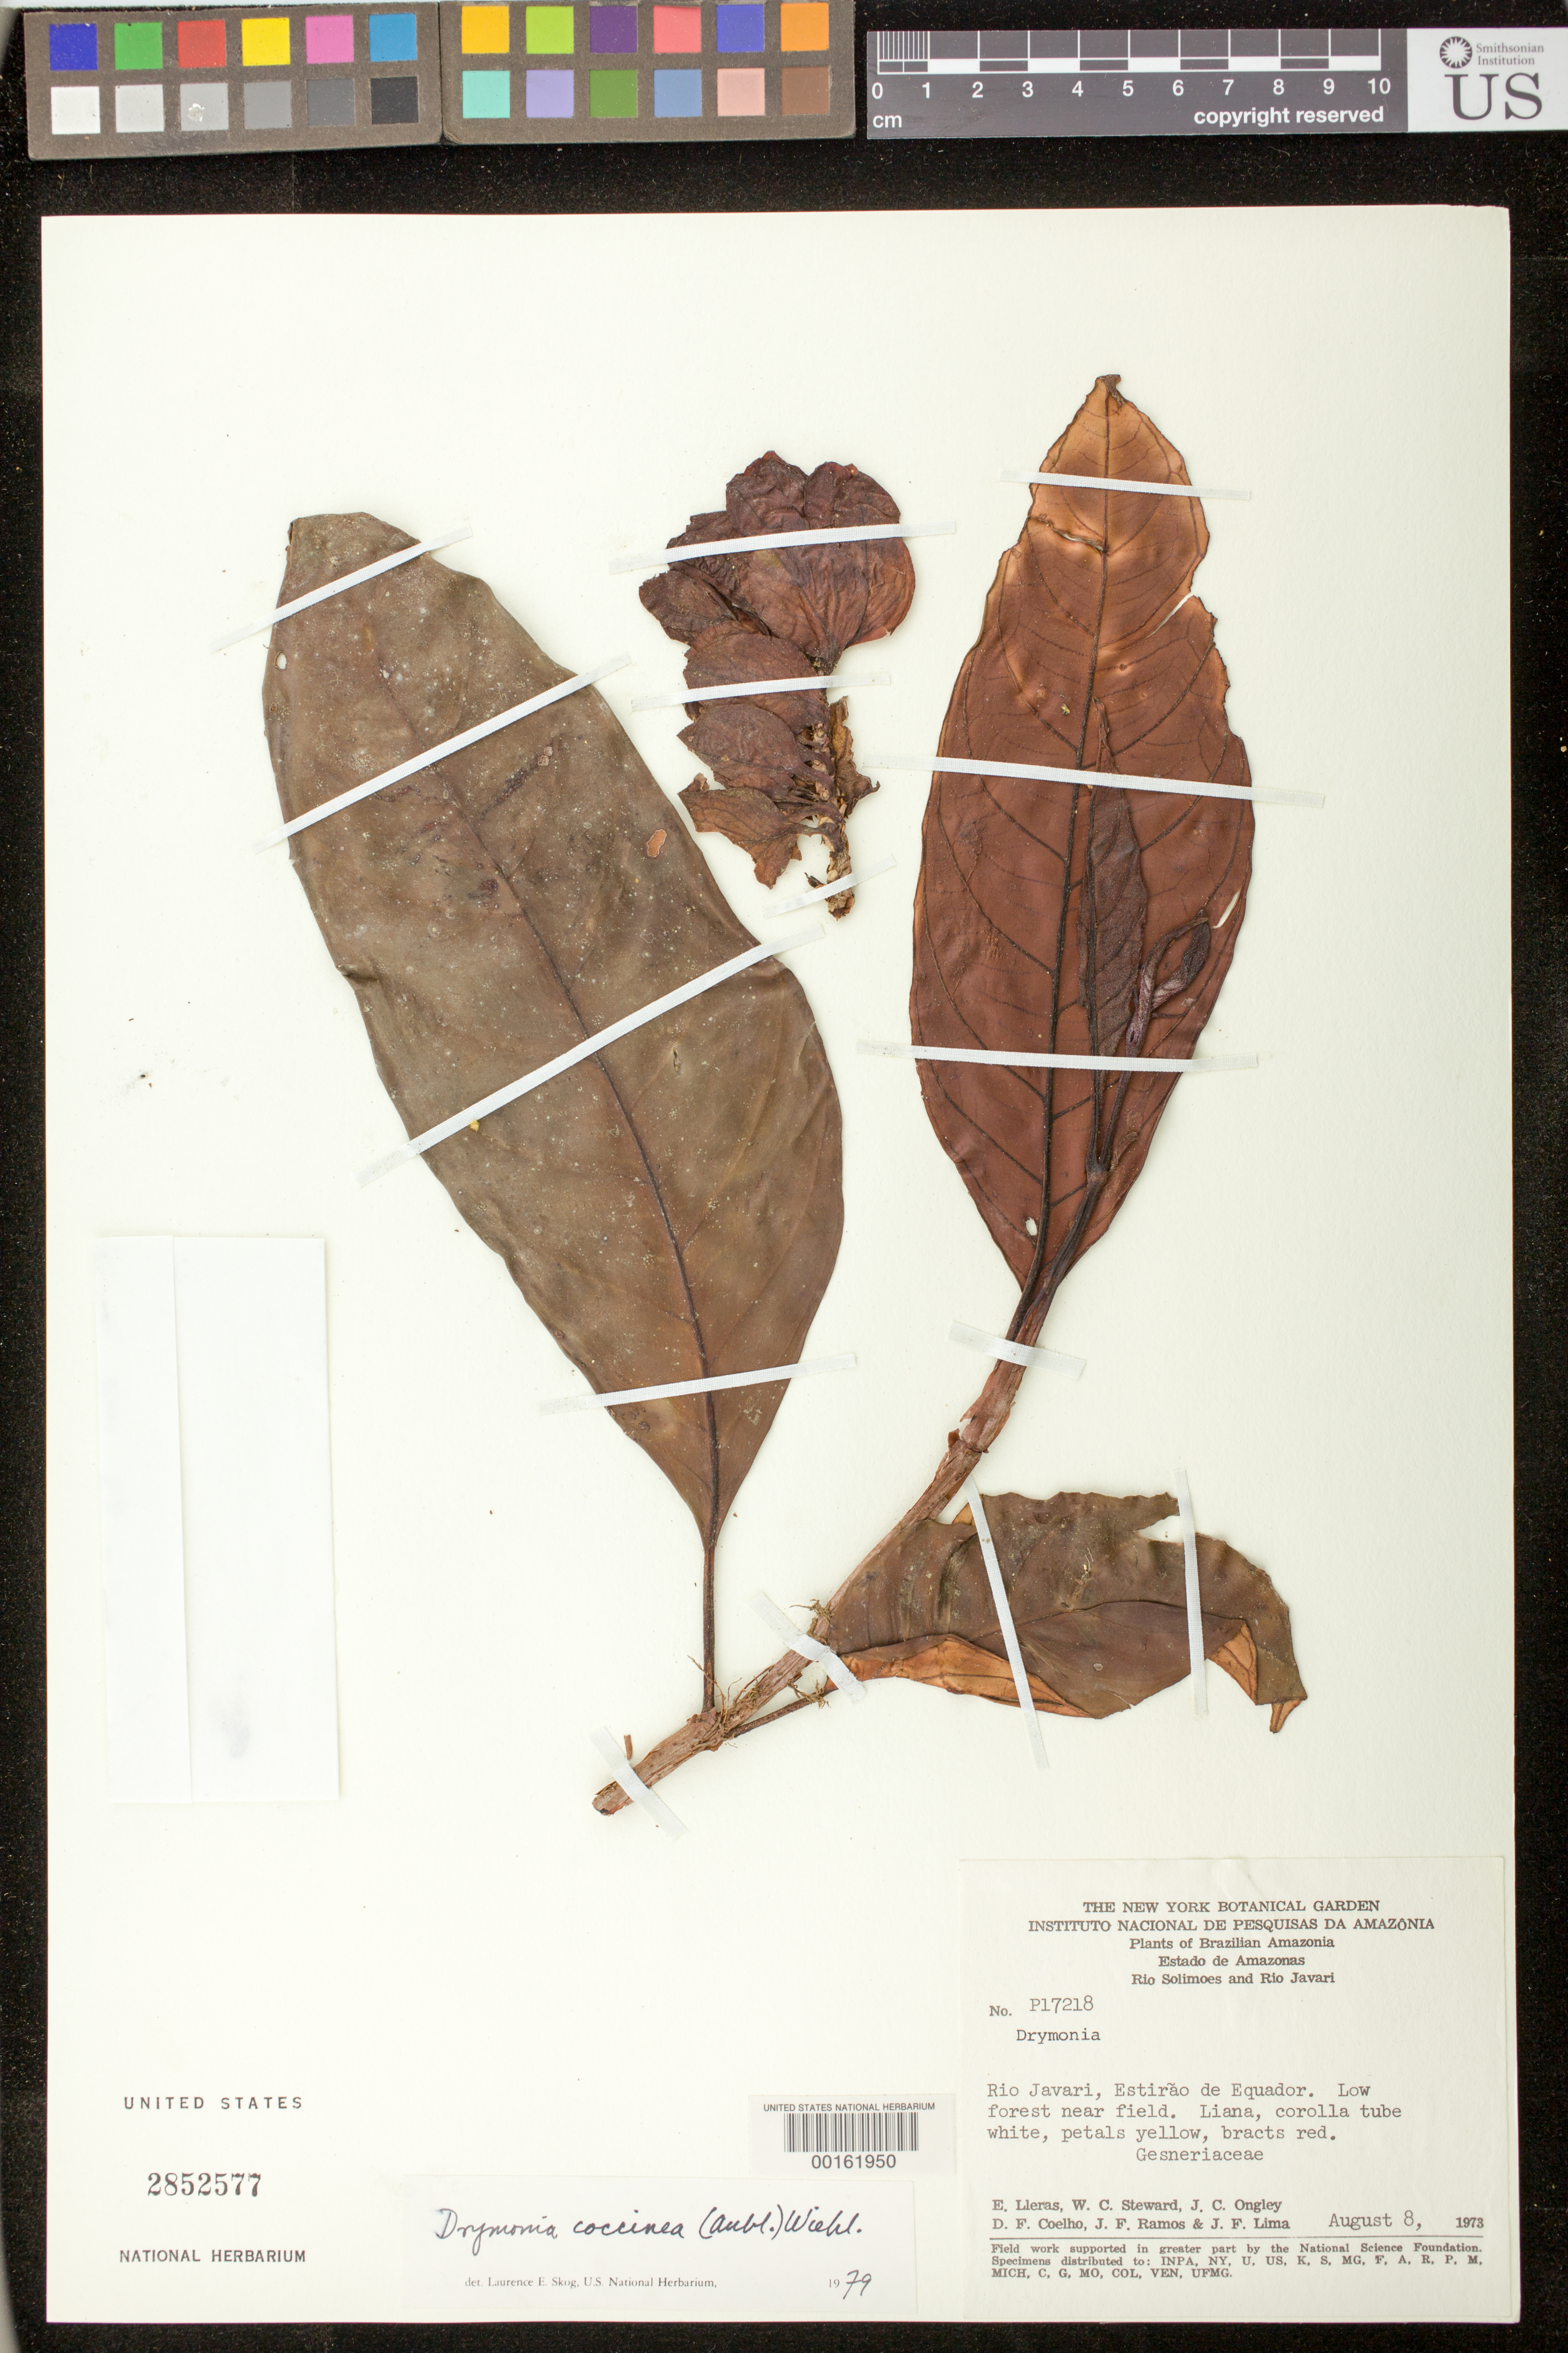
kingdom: Plantae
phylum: Tracheophyta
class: Magnoliopsida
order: Lamiales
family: Gesneriaceae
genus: Drymonia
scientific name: Drymonia coccinea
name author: (Aubl.) Wiehler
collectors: E. Lleras, W. C. Steward, J. C. Ongley, D. F. Coêlho, J. F. Ramos & J. F. Lima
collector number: P 17218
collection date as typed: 08 Aug 1973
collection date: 1973-08-08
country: Brazil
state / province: Amazonas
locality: Rio Solimoes and Rio Javari, Rio Javari, Estirao de Equador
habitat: Low forest near field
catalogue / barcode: US 2852577